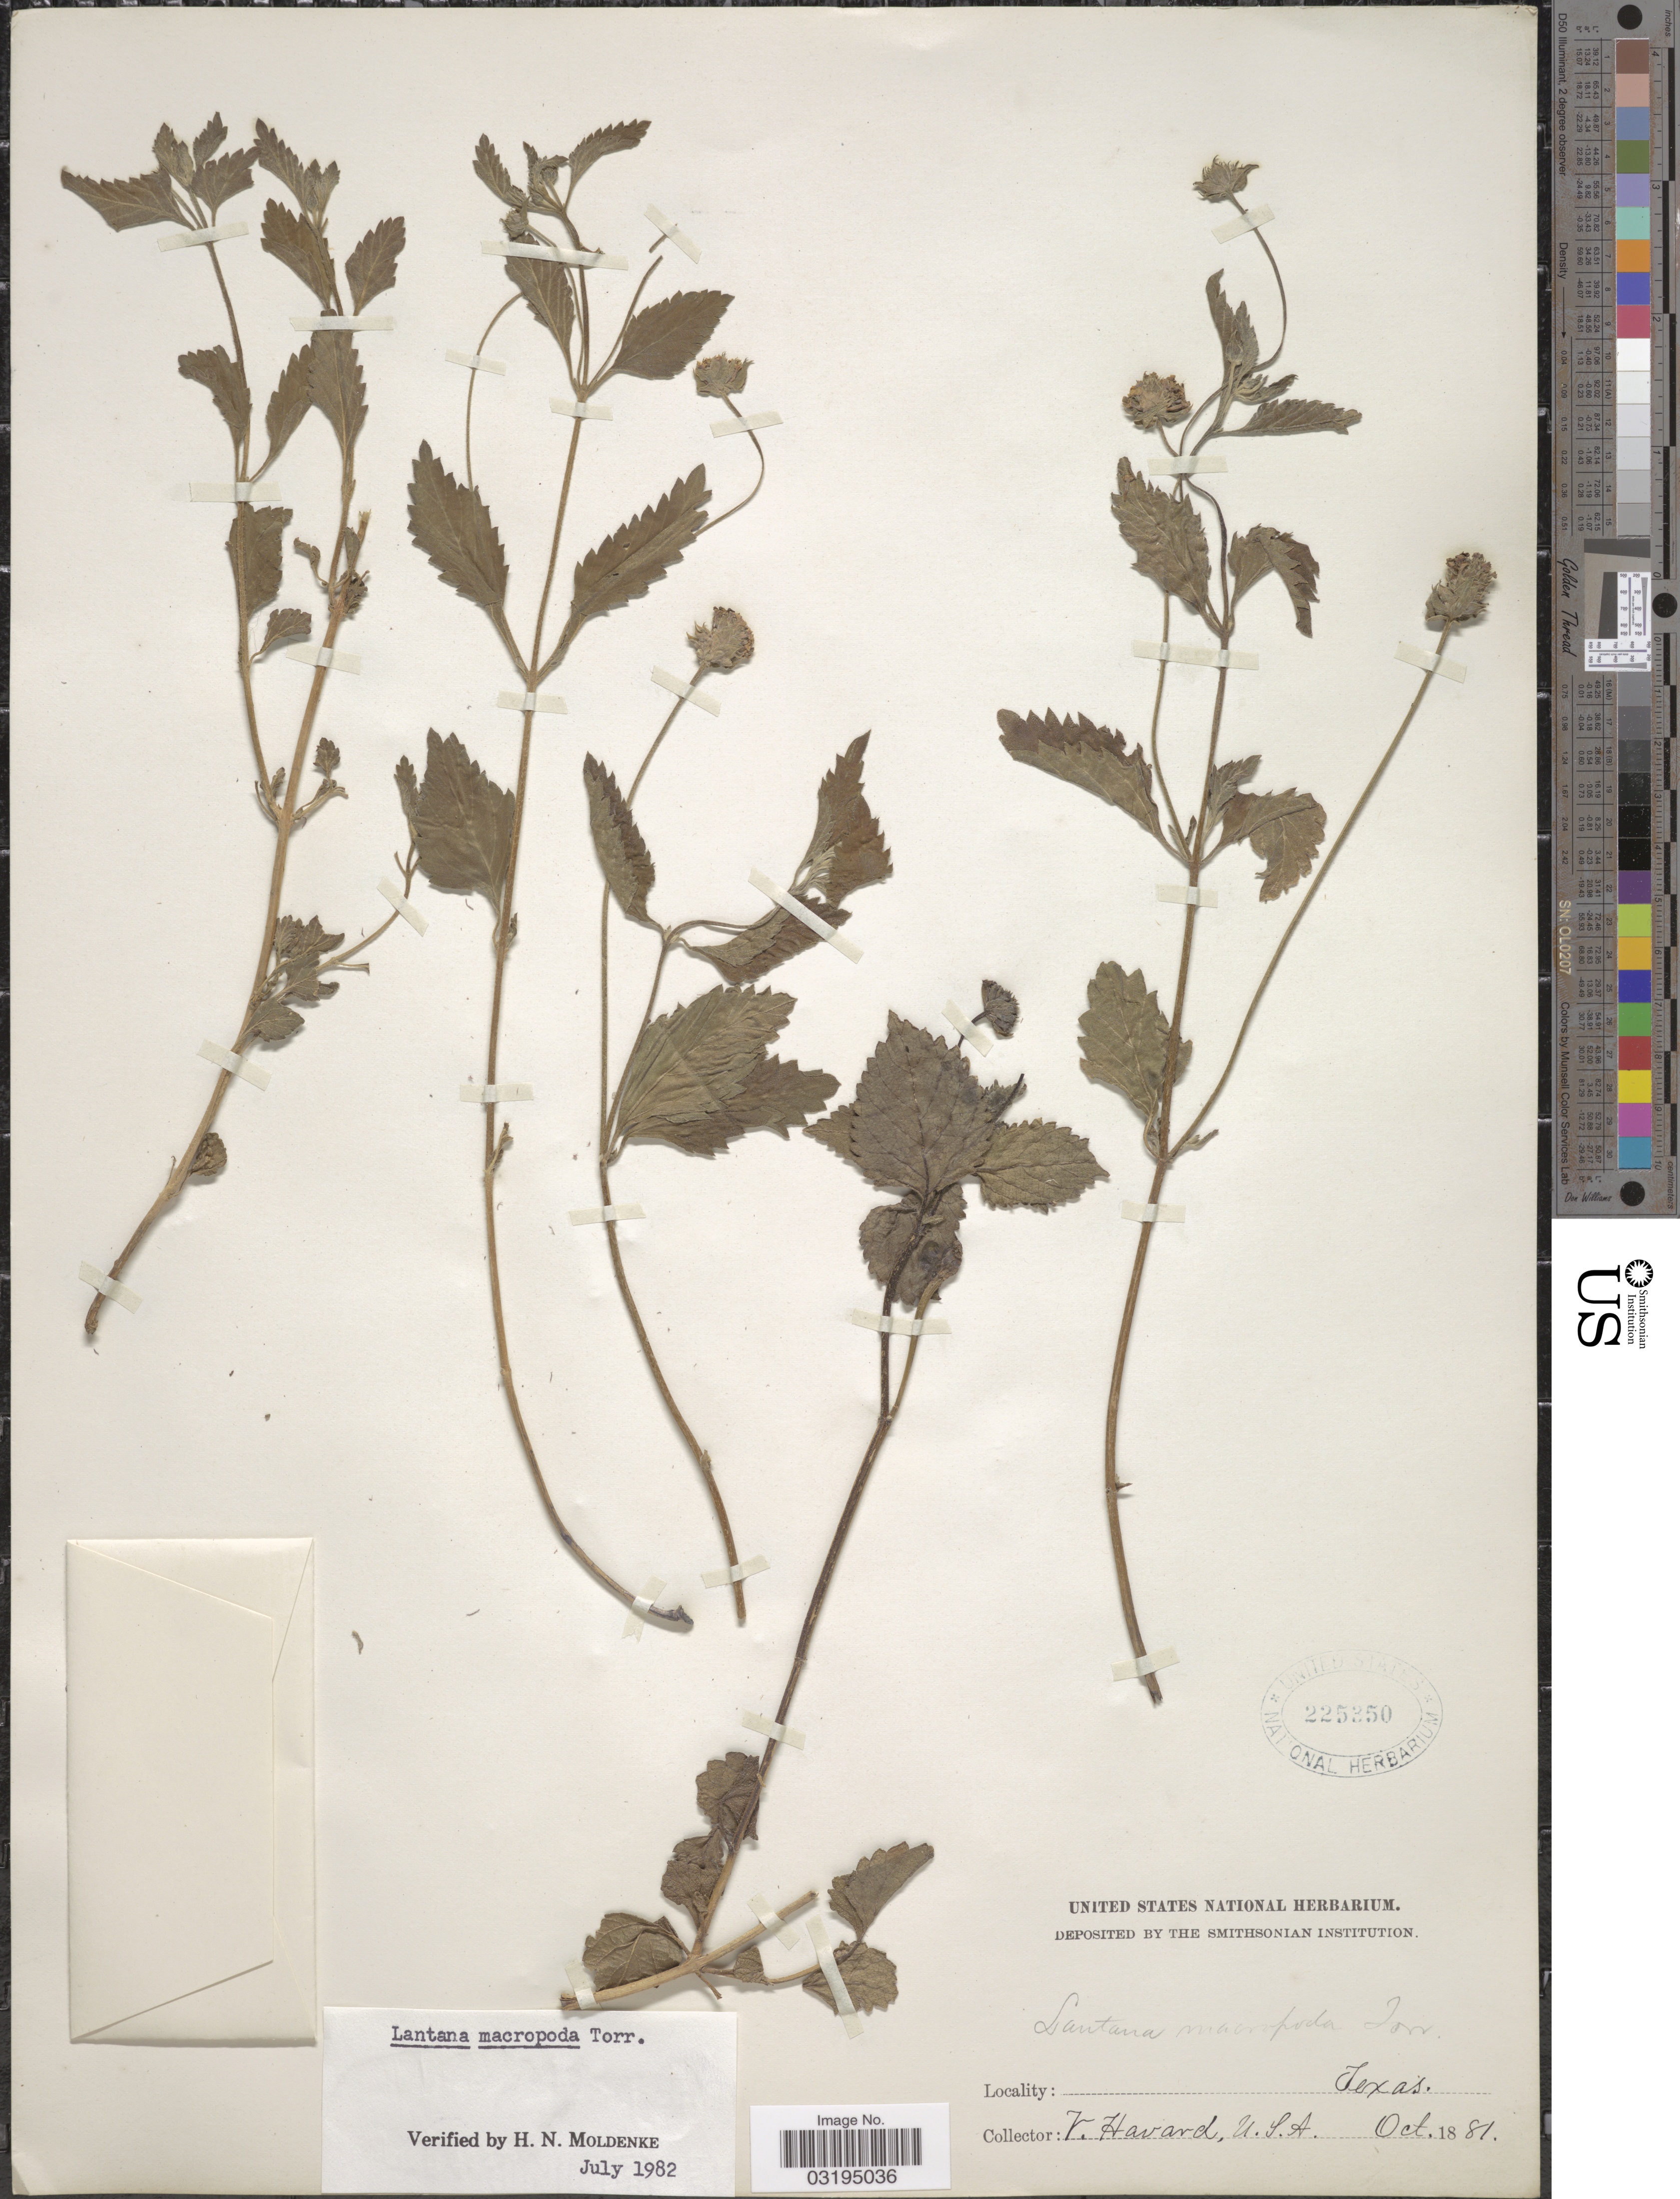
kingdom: Plantae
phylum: Tracheophyta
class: Magnoliopsida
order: Lamiales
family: Verbenaceae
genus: Lantana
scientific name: Lantana macropoda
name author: Torr.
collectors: V. Havard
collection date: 1881-10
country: United States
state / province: Texas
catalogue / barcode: US 225350